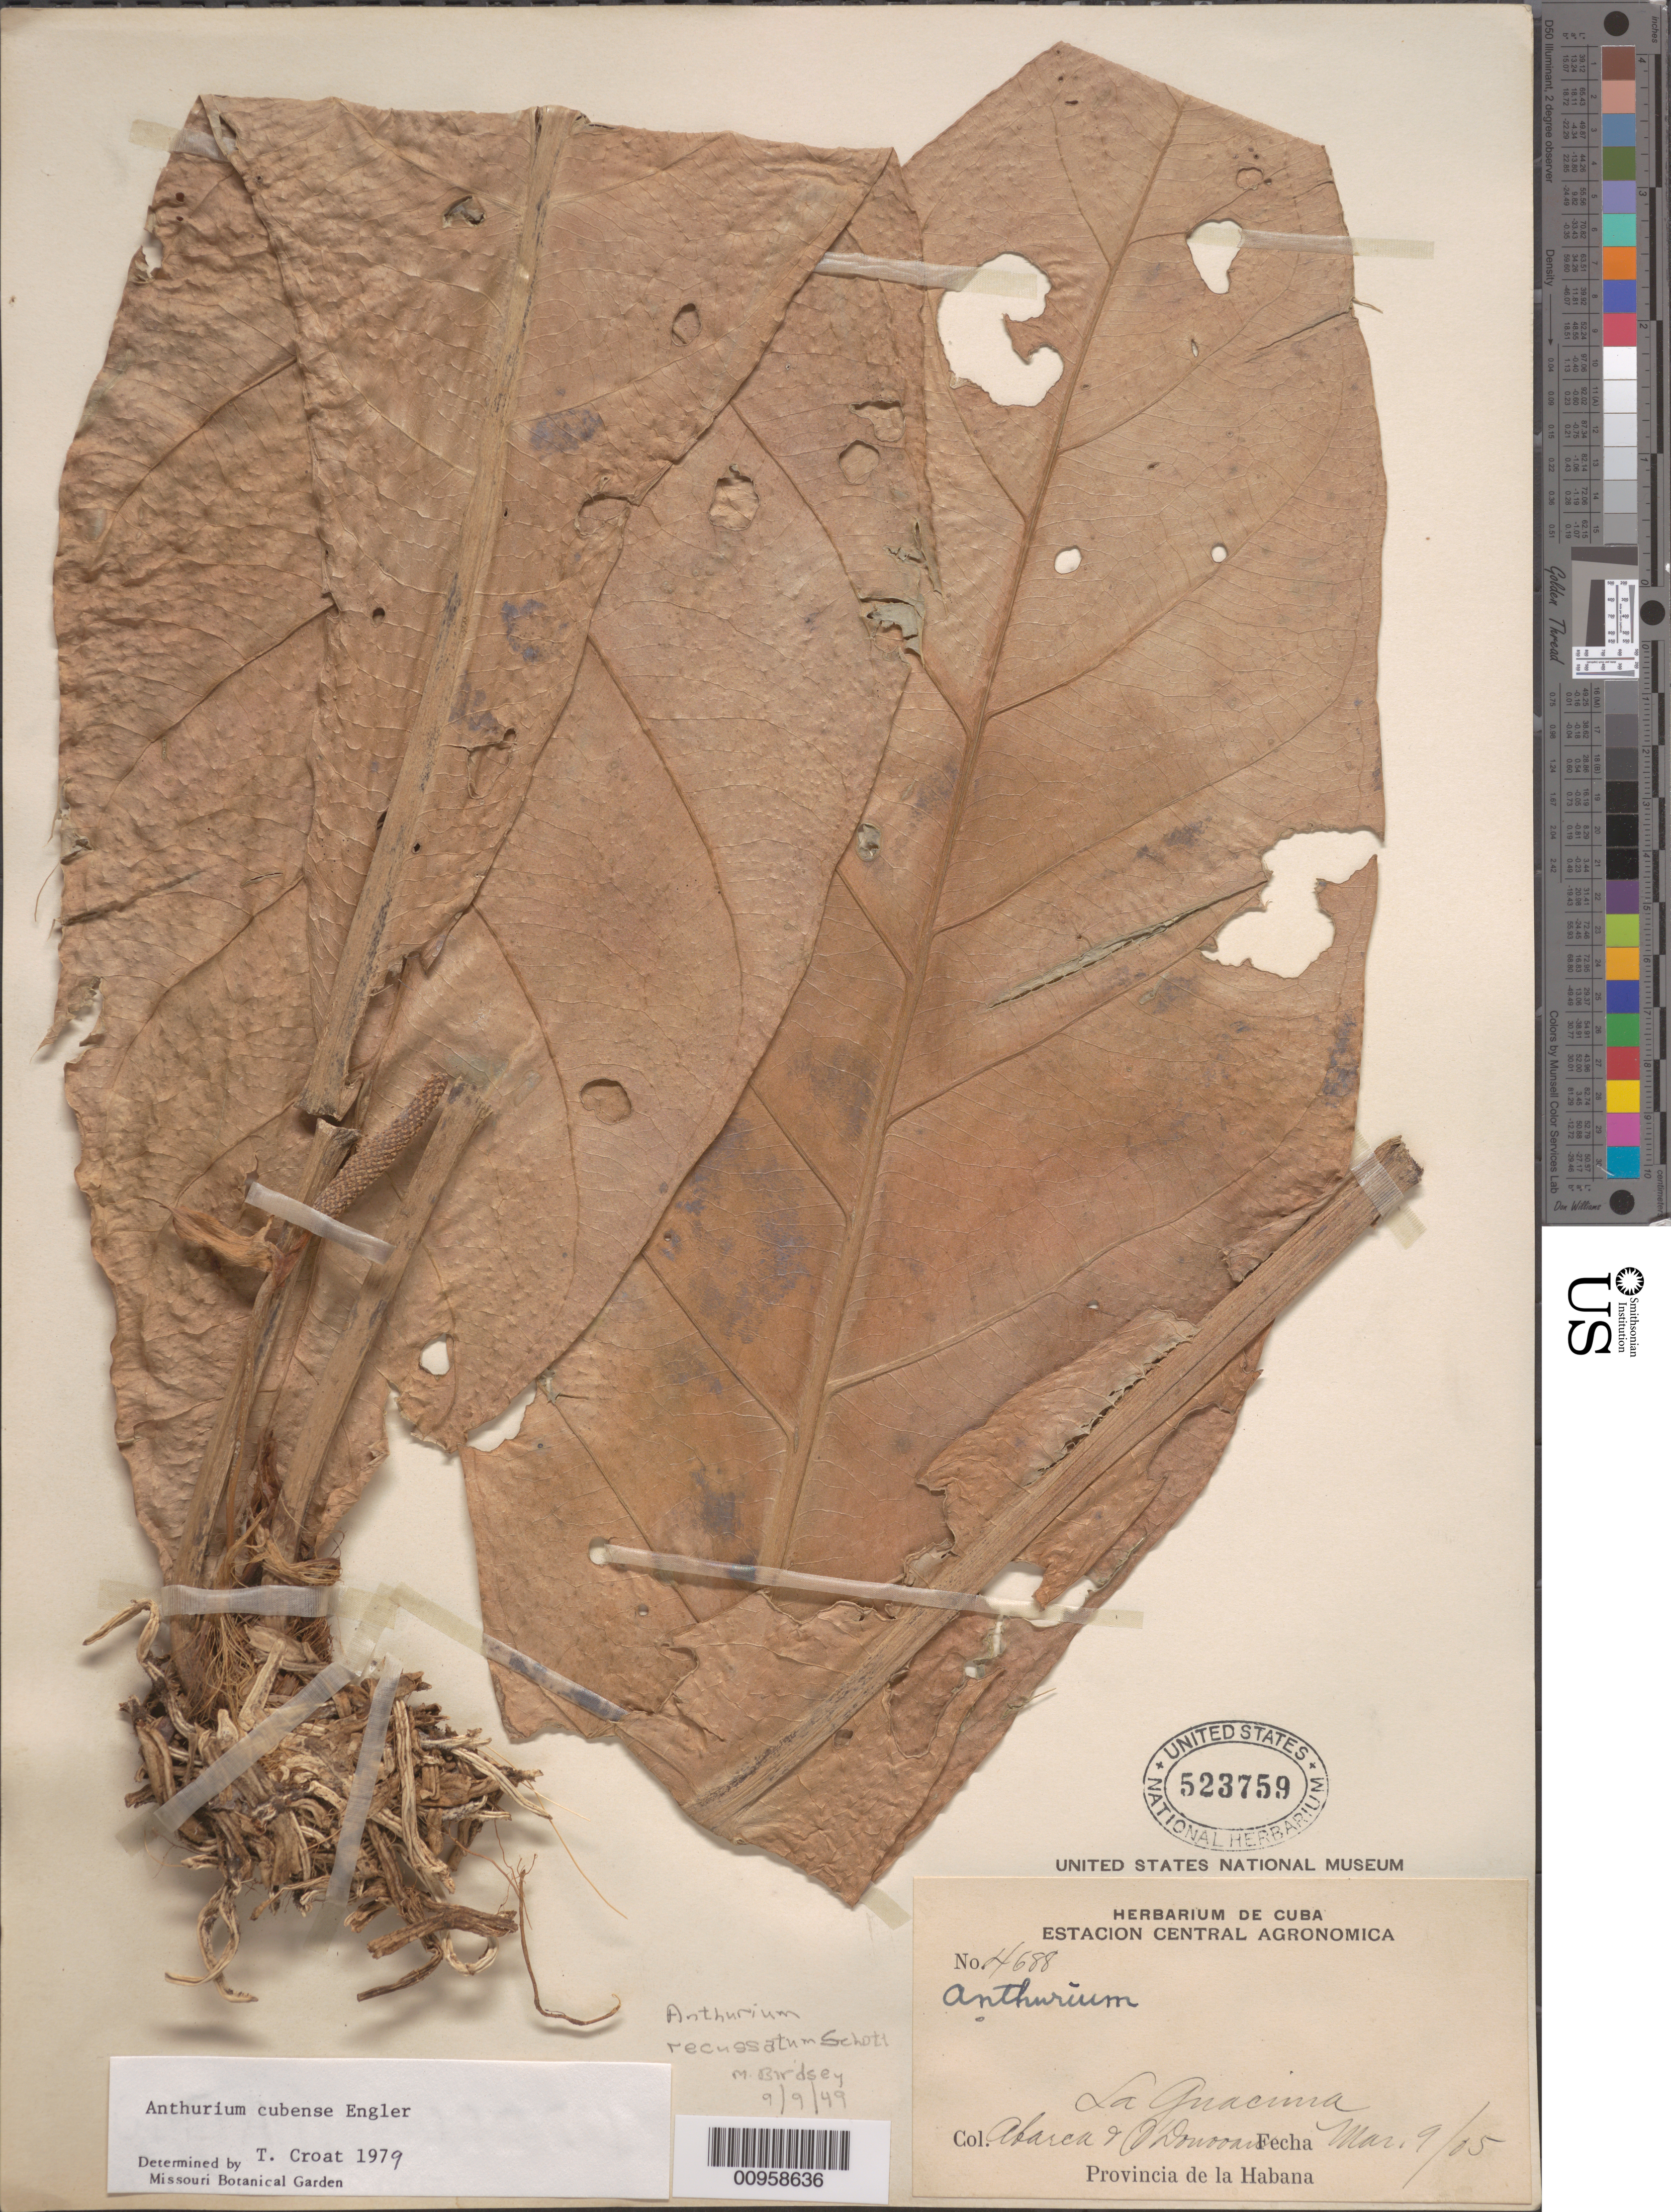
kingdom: Plantae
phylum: Tracheophyta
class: Liliopsida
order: Alismatales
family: Araceae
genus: Anthurium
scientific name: Anthurium cubense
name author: Engl.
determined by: Croat, Thomas B., Missouri Botanical Garden (MO)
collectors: M. Abarca y Vascquez & E. O'Donovan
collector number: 4688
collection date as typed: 09 Mar 1905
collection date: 1905-03-09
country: Cuba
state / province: La Habana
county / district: Municipio de Boyeros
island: Cuba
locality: La Guácima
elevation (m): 80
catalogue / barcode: US 523759